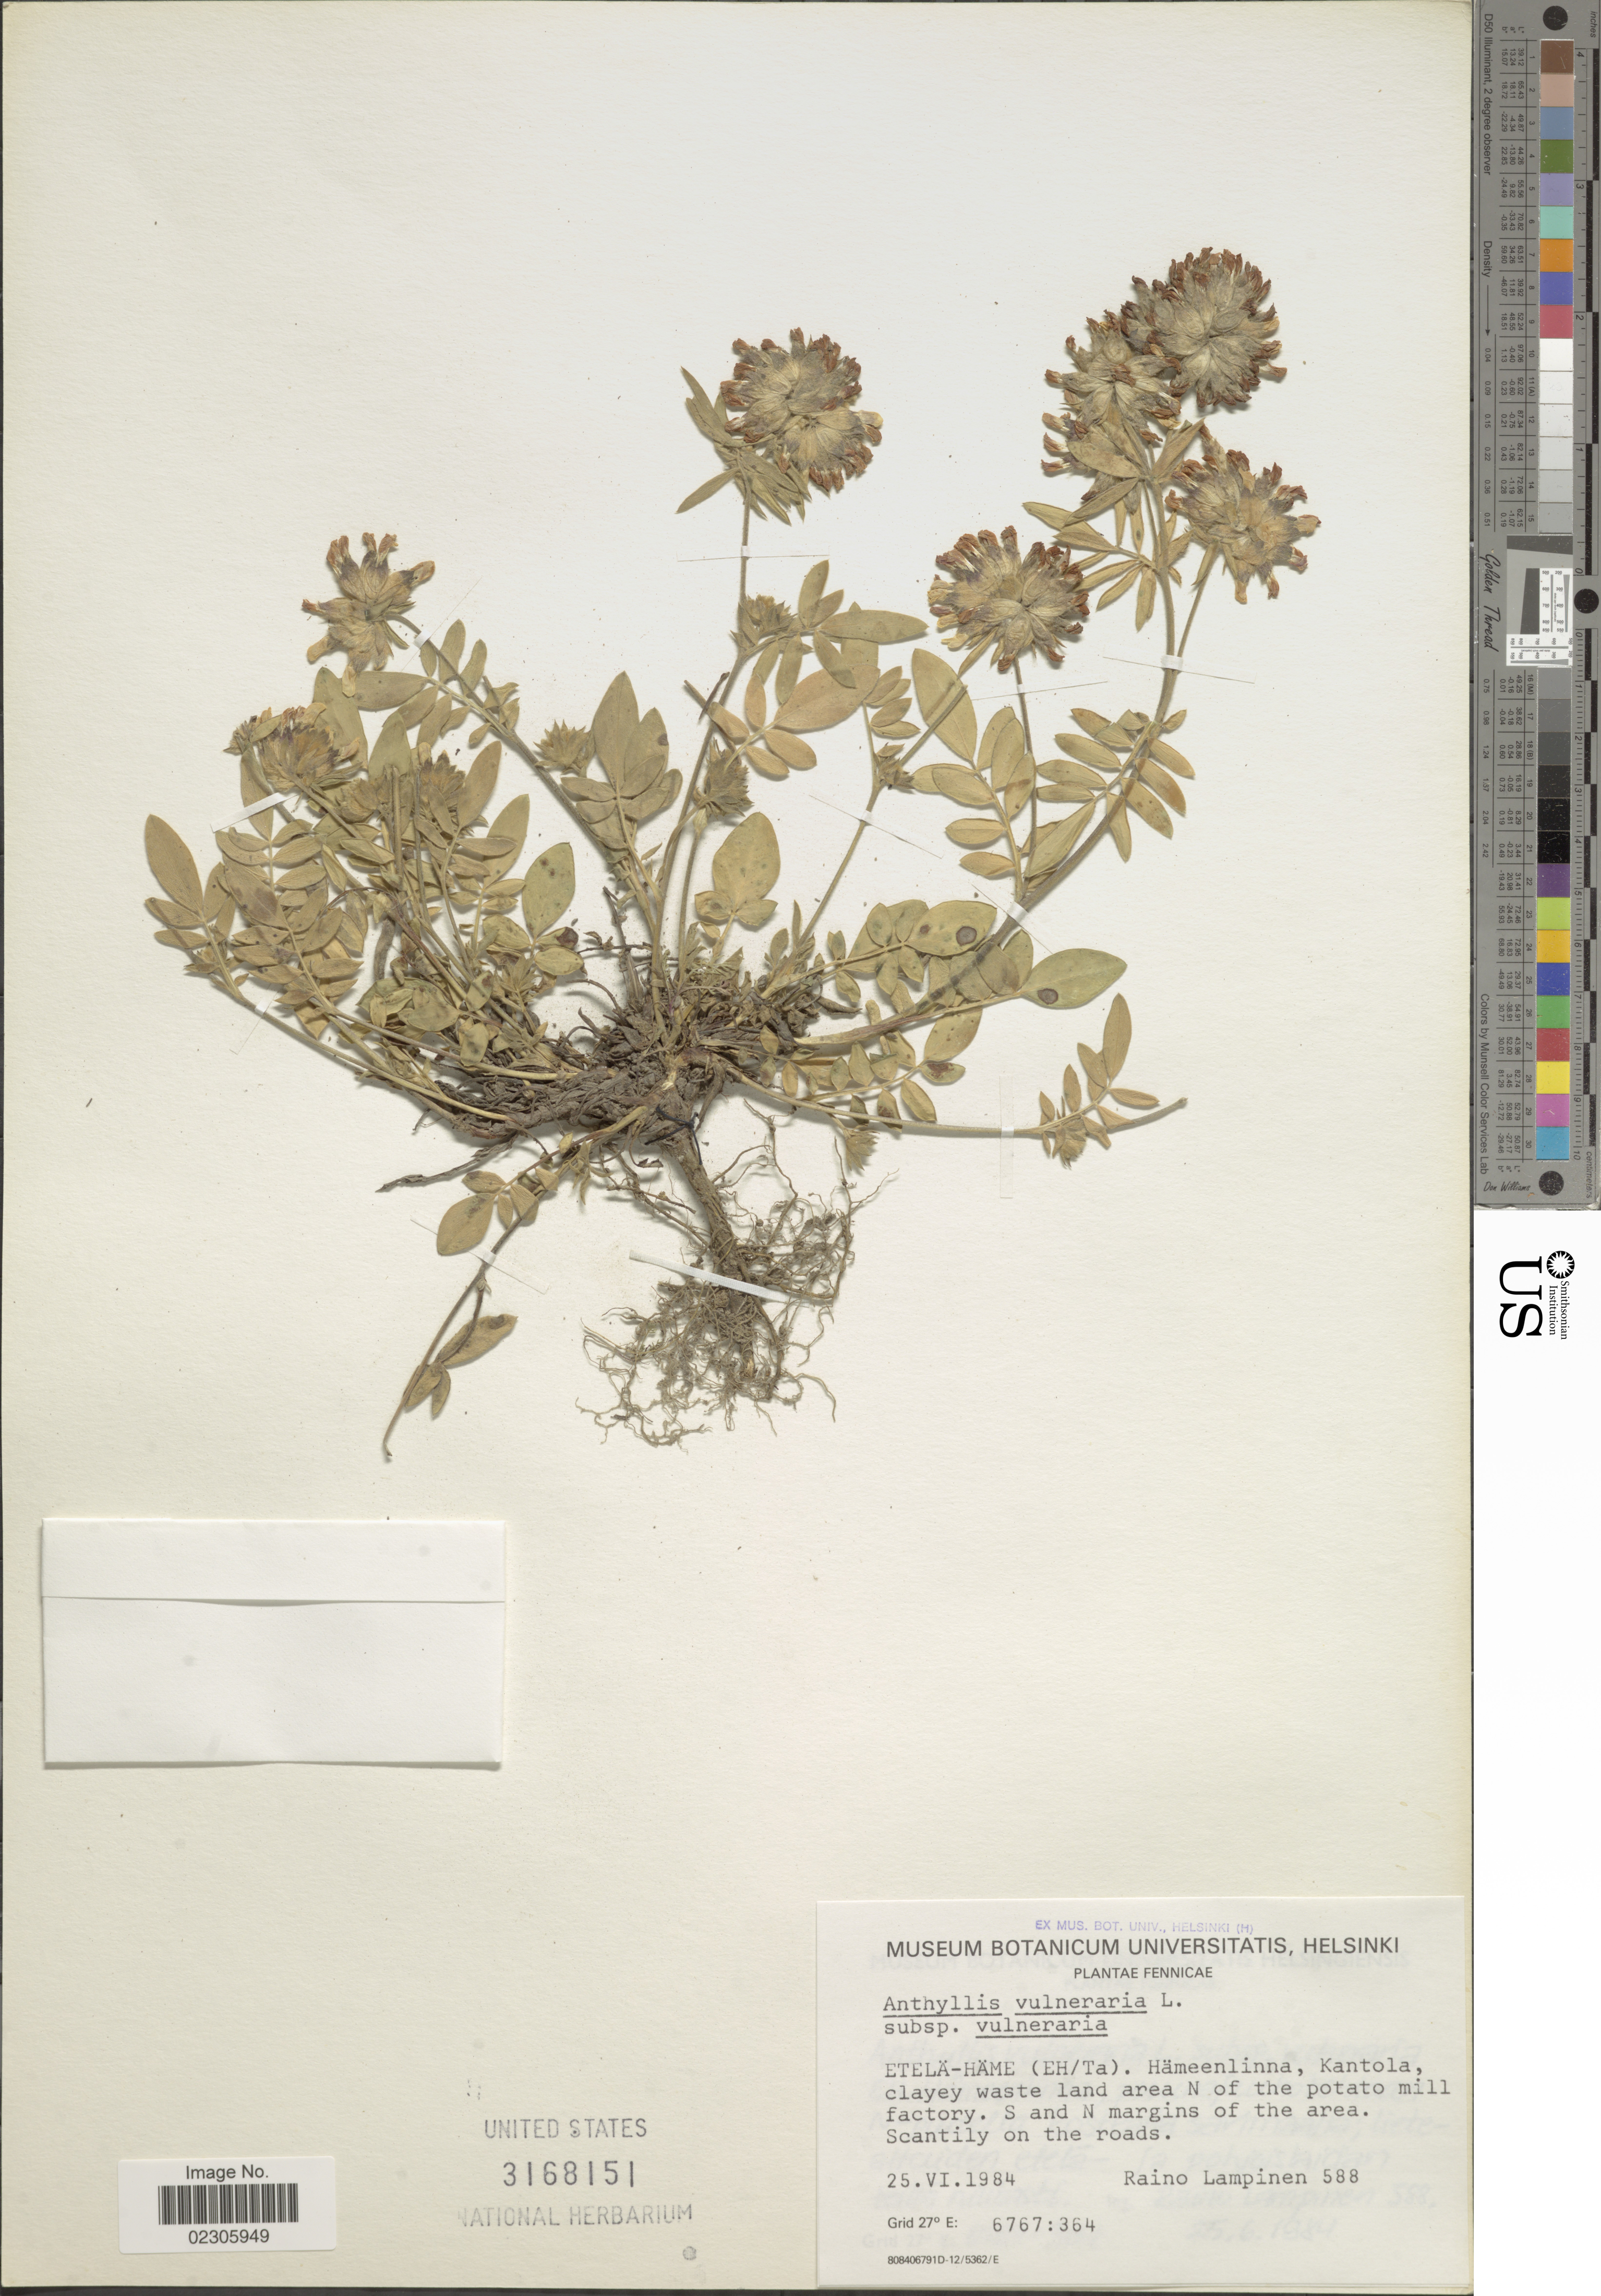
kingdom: Plantae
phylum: Tracheophyta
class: Magnoliopsida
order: Fabales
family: Fabaceae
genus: Anthyllis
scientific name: Anthyllis vulneraria subsp. vulneraria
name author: L.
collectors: R. Lampinen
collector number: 588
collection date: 1984-06-25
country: Finland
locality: Fennicae, Etela-Hame (Eh/Ta), Hameenlinna, Kantola, N of the potato mill factory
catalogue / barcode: US 3168151